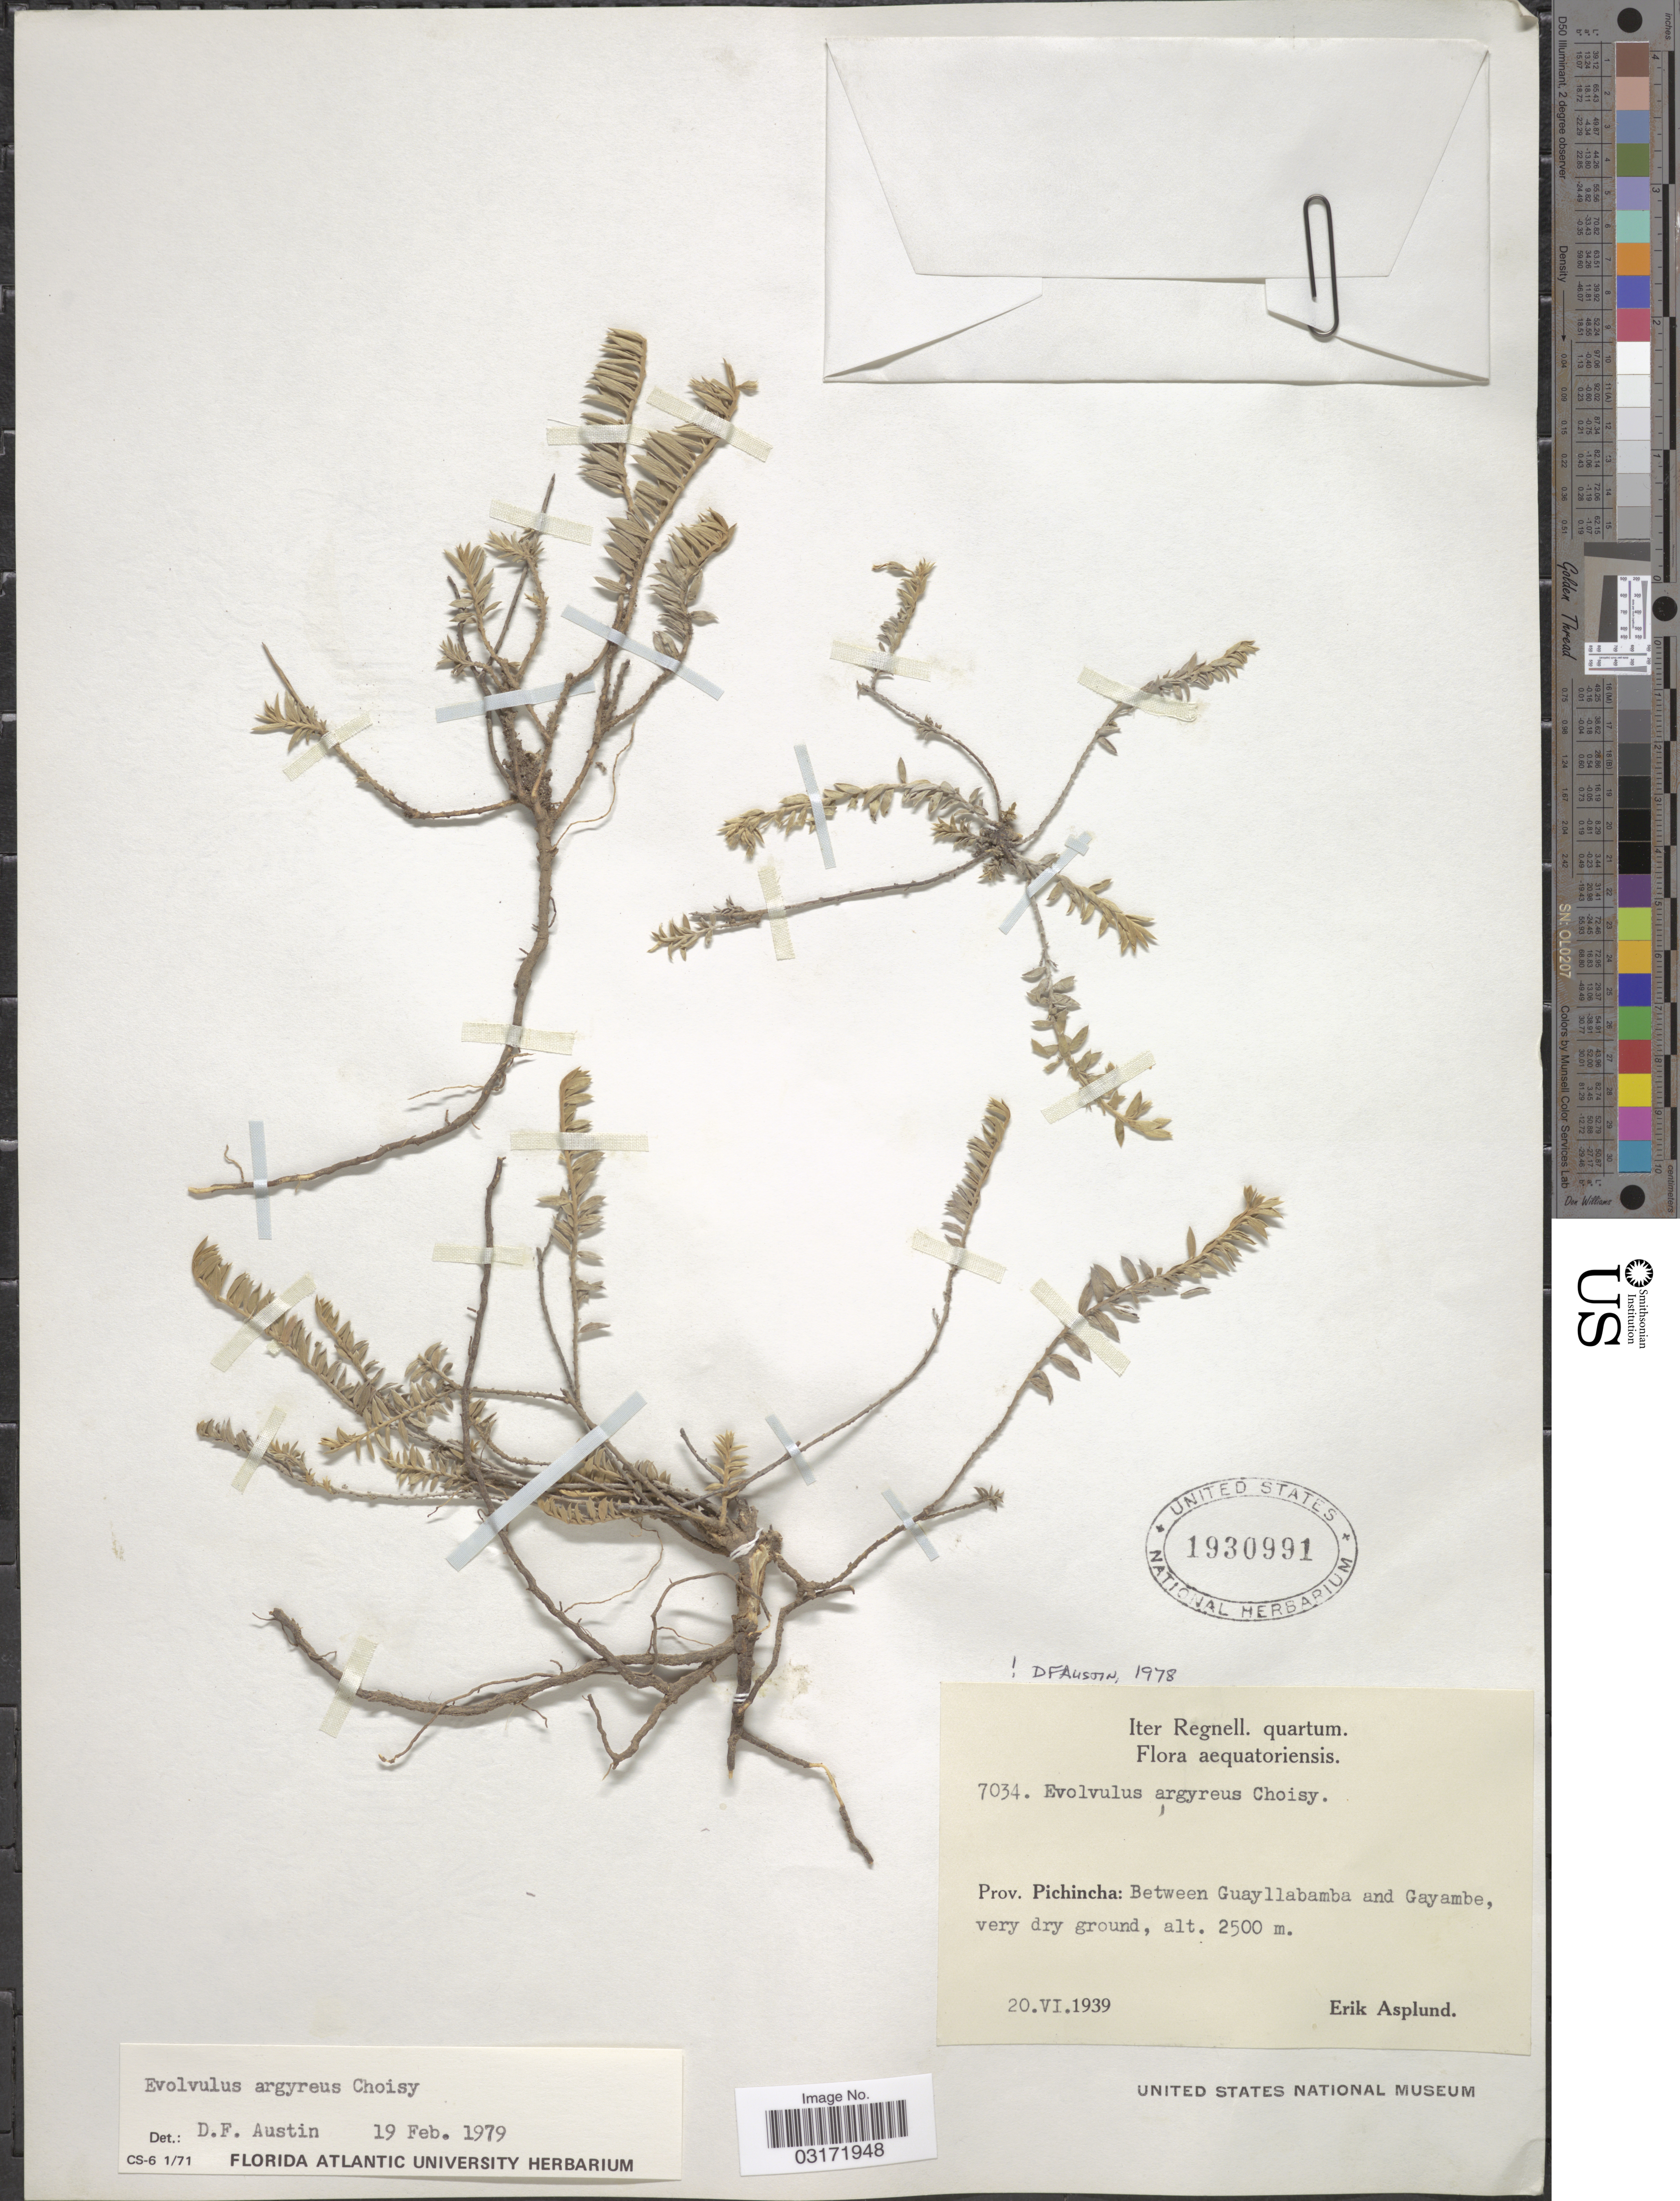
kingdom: Plantae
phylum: Tracheophyta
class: Magnoliopsida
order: Solanales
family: Convolvulaceae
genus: Evolvulus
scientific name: Evolvulus argyreus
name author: Choisy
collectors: E. Asplund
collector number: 7034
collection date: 1939-06-20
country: Ecuador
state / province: Pichincha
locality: Aequatoriensis. Between Guayllabamba and Gayambe, very dry ground.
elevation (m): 2500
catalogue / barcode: US 1930991